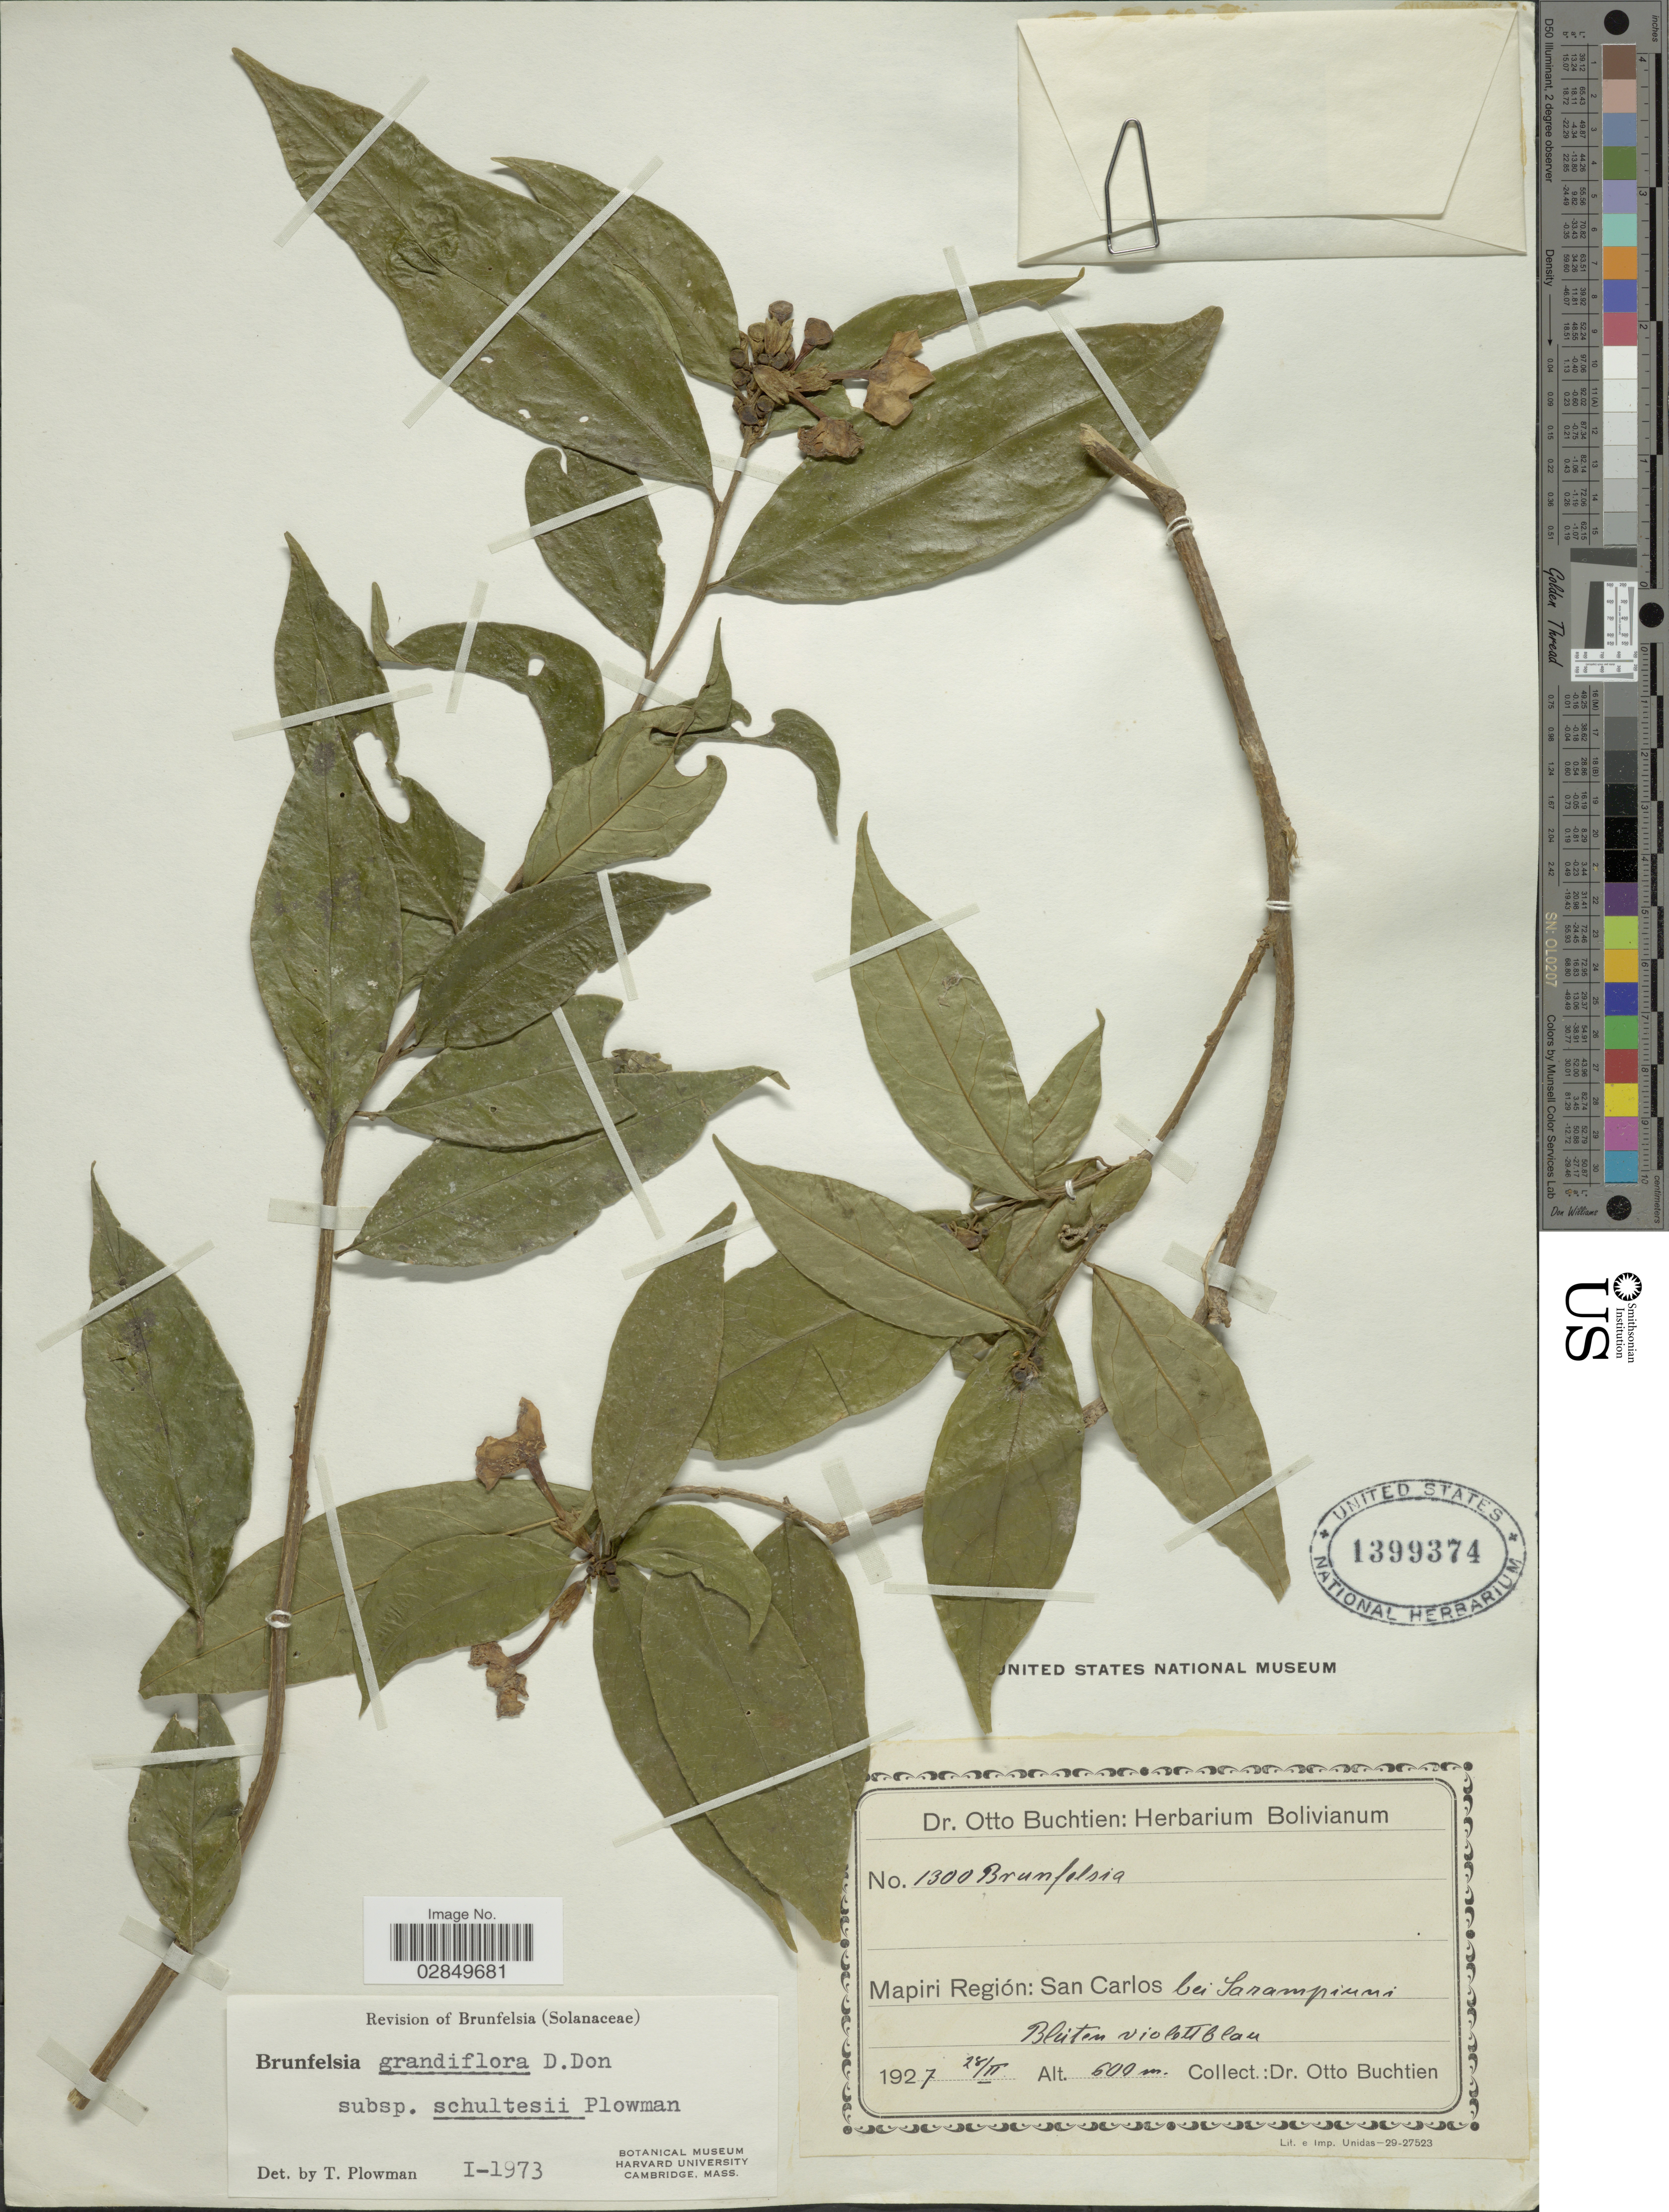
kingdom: Plantae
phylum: Tracheophyta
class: Magnoliopsida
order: Solanales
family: Solanaceae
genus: Brunfelsia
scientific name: Brunfelsia grandiflora subsp. schultesii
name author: Plowman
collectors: O. Buchtien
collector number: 1300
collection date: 1927-02-28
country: Bolivia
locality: Mapiri Región, San Carlos bei Sarampiuni.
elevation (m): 600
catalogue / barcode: US 1399374